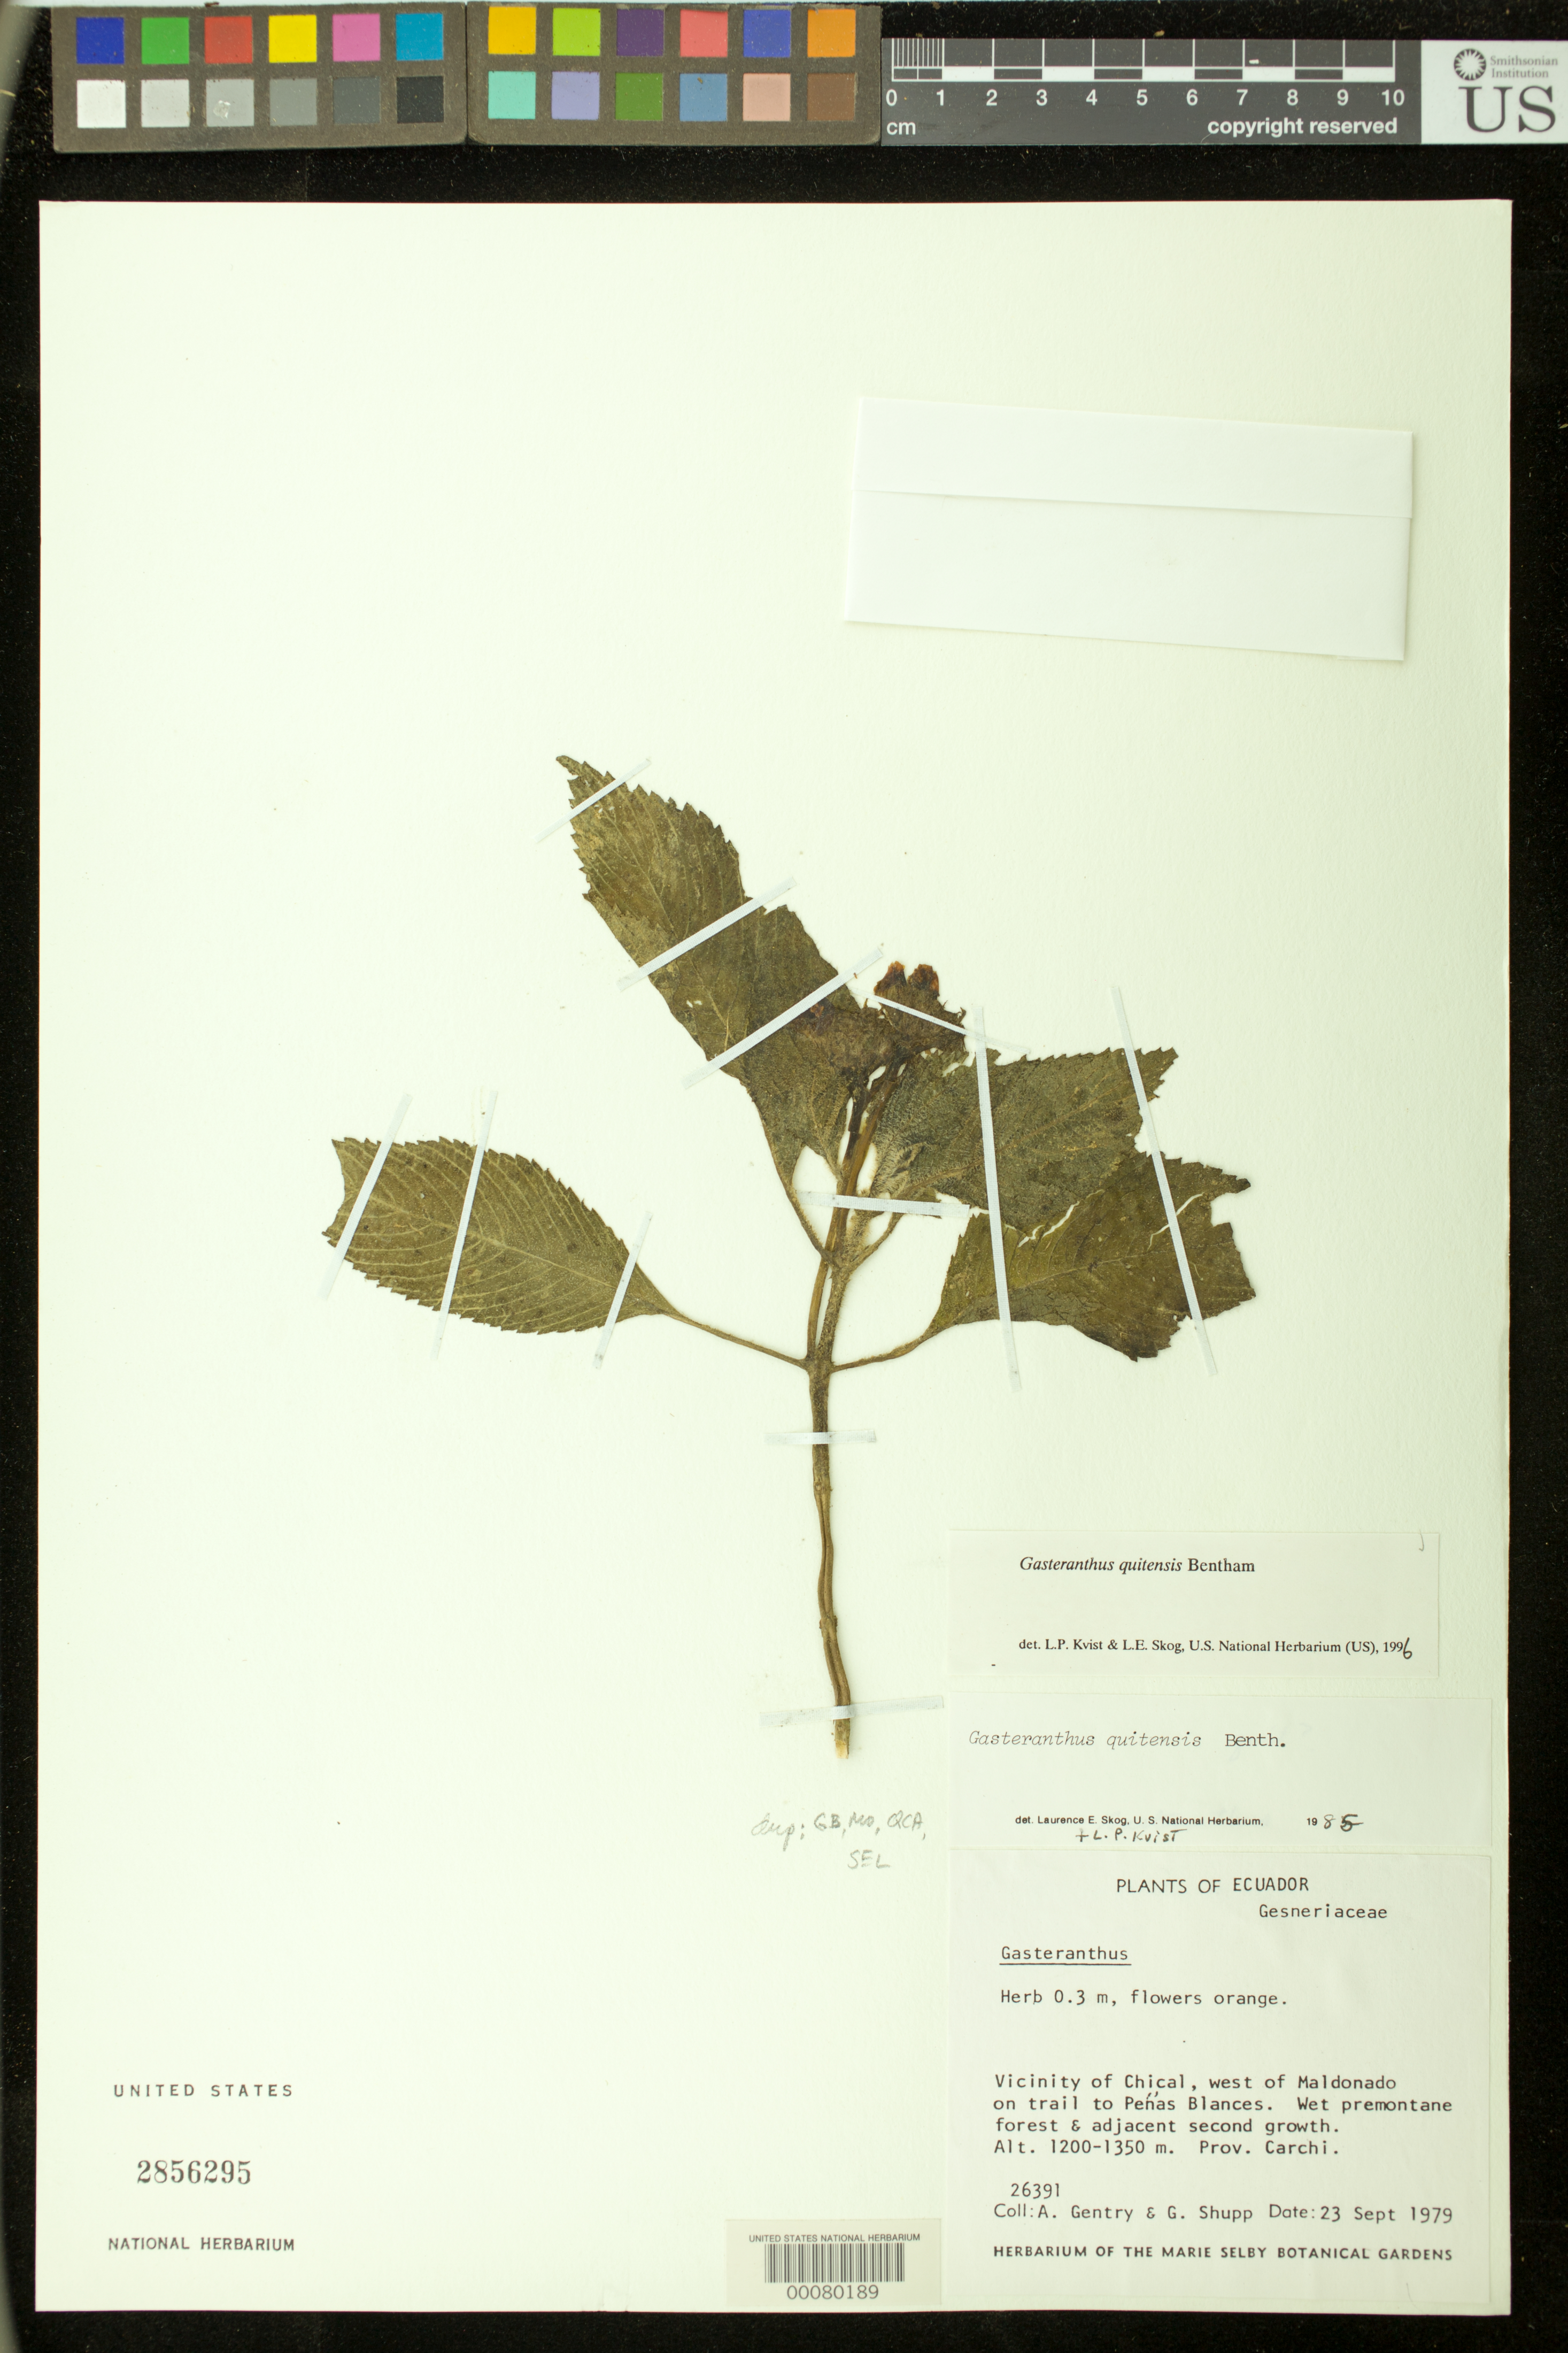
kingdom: Plantae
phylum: Tracheophyta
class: Magnoliopsida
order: Lamiales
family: Gesneriaceae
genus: Gasteranthus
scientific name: Gasteranthus quitensis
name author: Benth.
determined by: Skog, Laurence E.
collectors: A. H. Gentry & G. Shupp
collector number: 26391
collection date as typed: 23 Sep 1979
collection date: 1979-09-23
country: Ecuador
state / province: Carchi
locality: Vicinity of Chical, W of Maldonado on trail to Peñas Blances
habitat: Wet premontane forest and adjacent second growth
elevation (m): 1200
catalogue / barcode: US 2856295